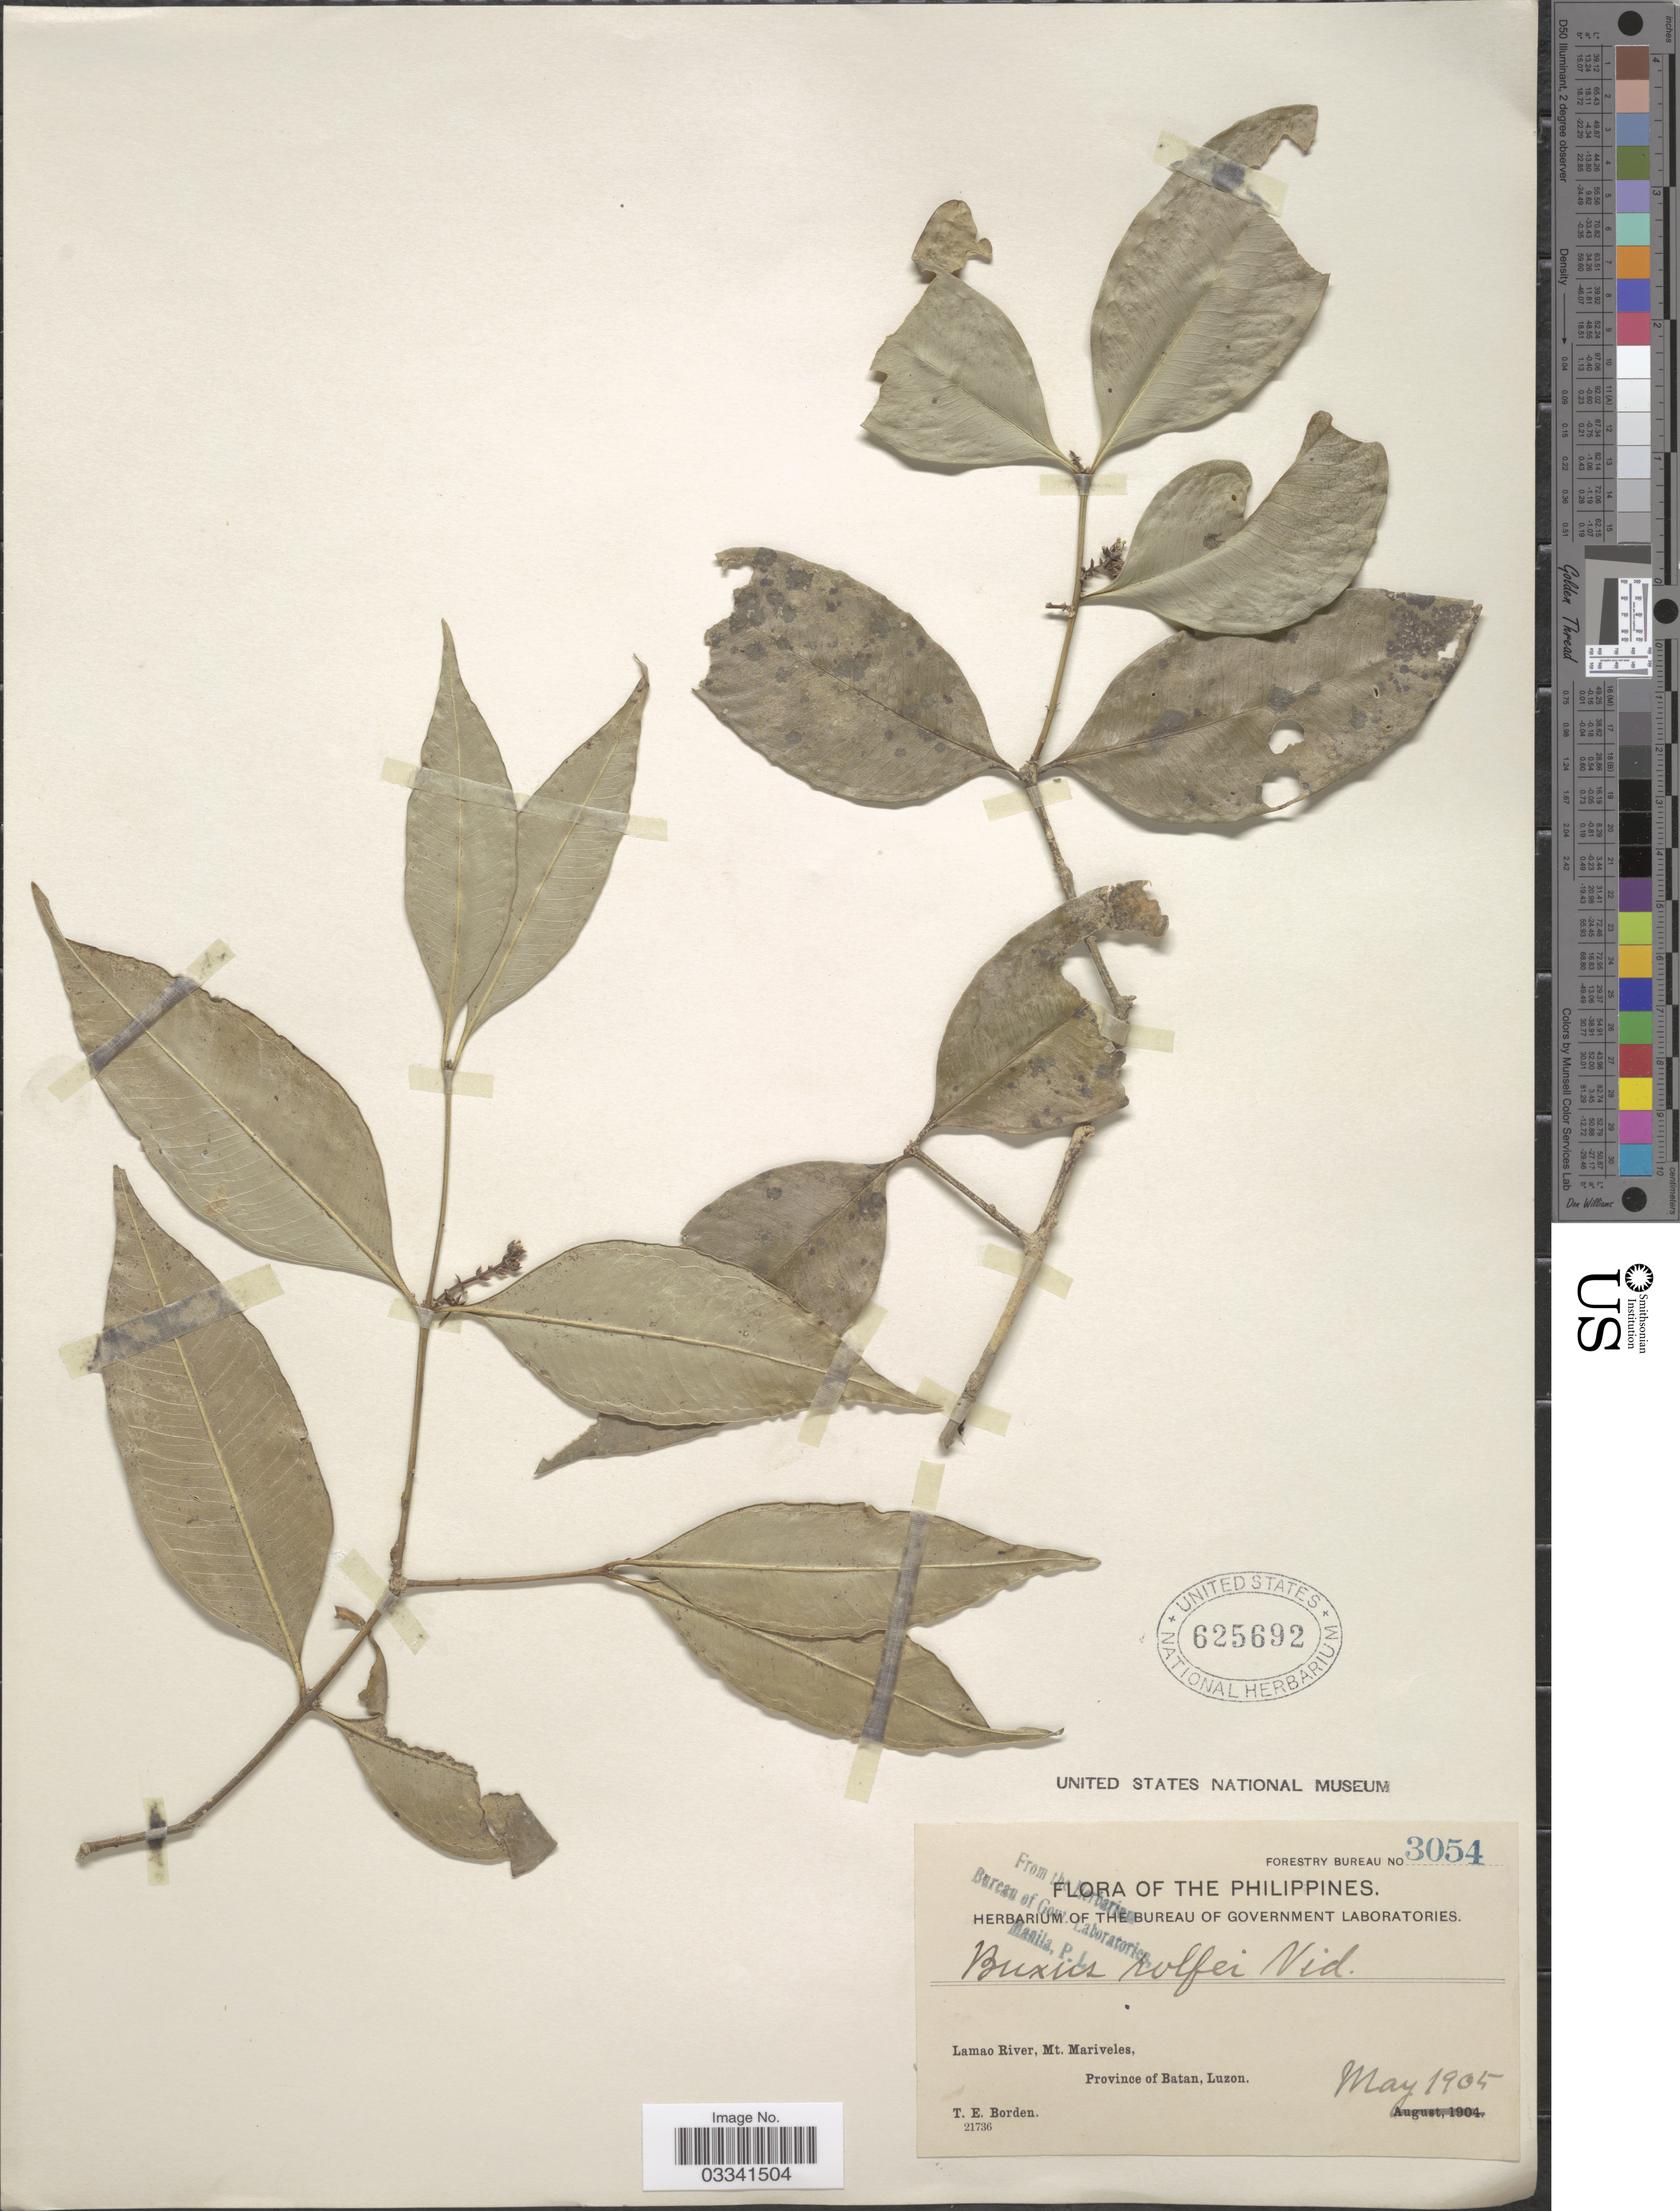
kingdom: Plantae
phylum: Tracheophyta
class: Magnoliopsida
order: Buxales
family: Buxaceae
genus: Buxus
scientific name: Buxus rolfei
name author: S. Vidal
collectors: T. E. Borden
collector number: Forestry Bureau 3054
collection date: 1905-05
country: Philippines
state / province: Cagayan Valley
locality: Lamao River, Mt. Mariveles, Province of Batan, Luzon.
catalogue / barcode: US 625692